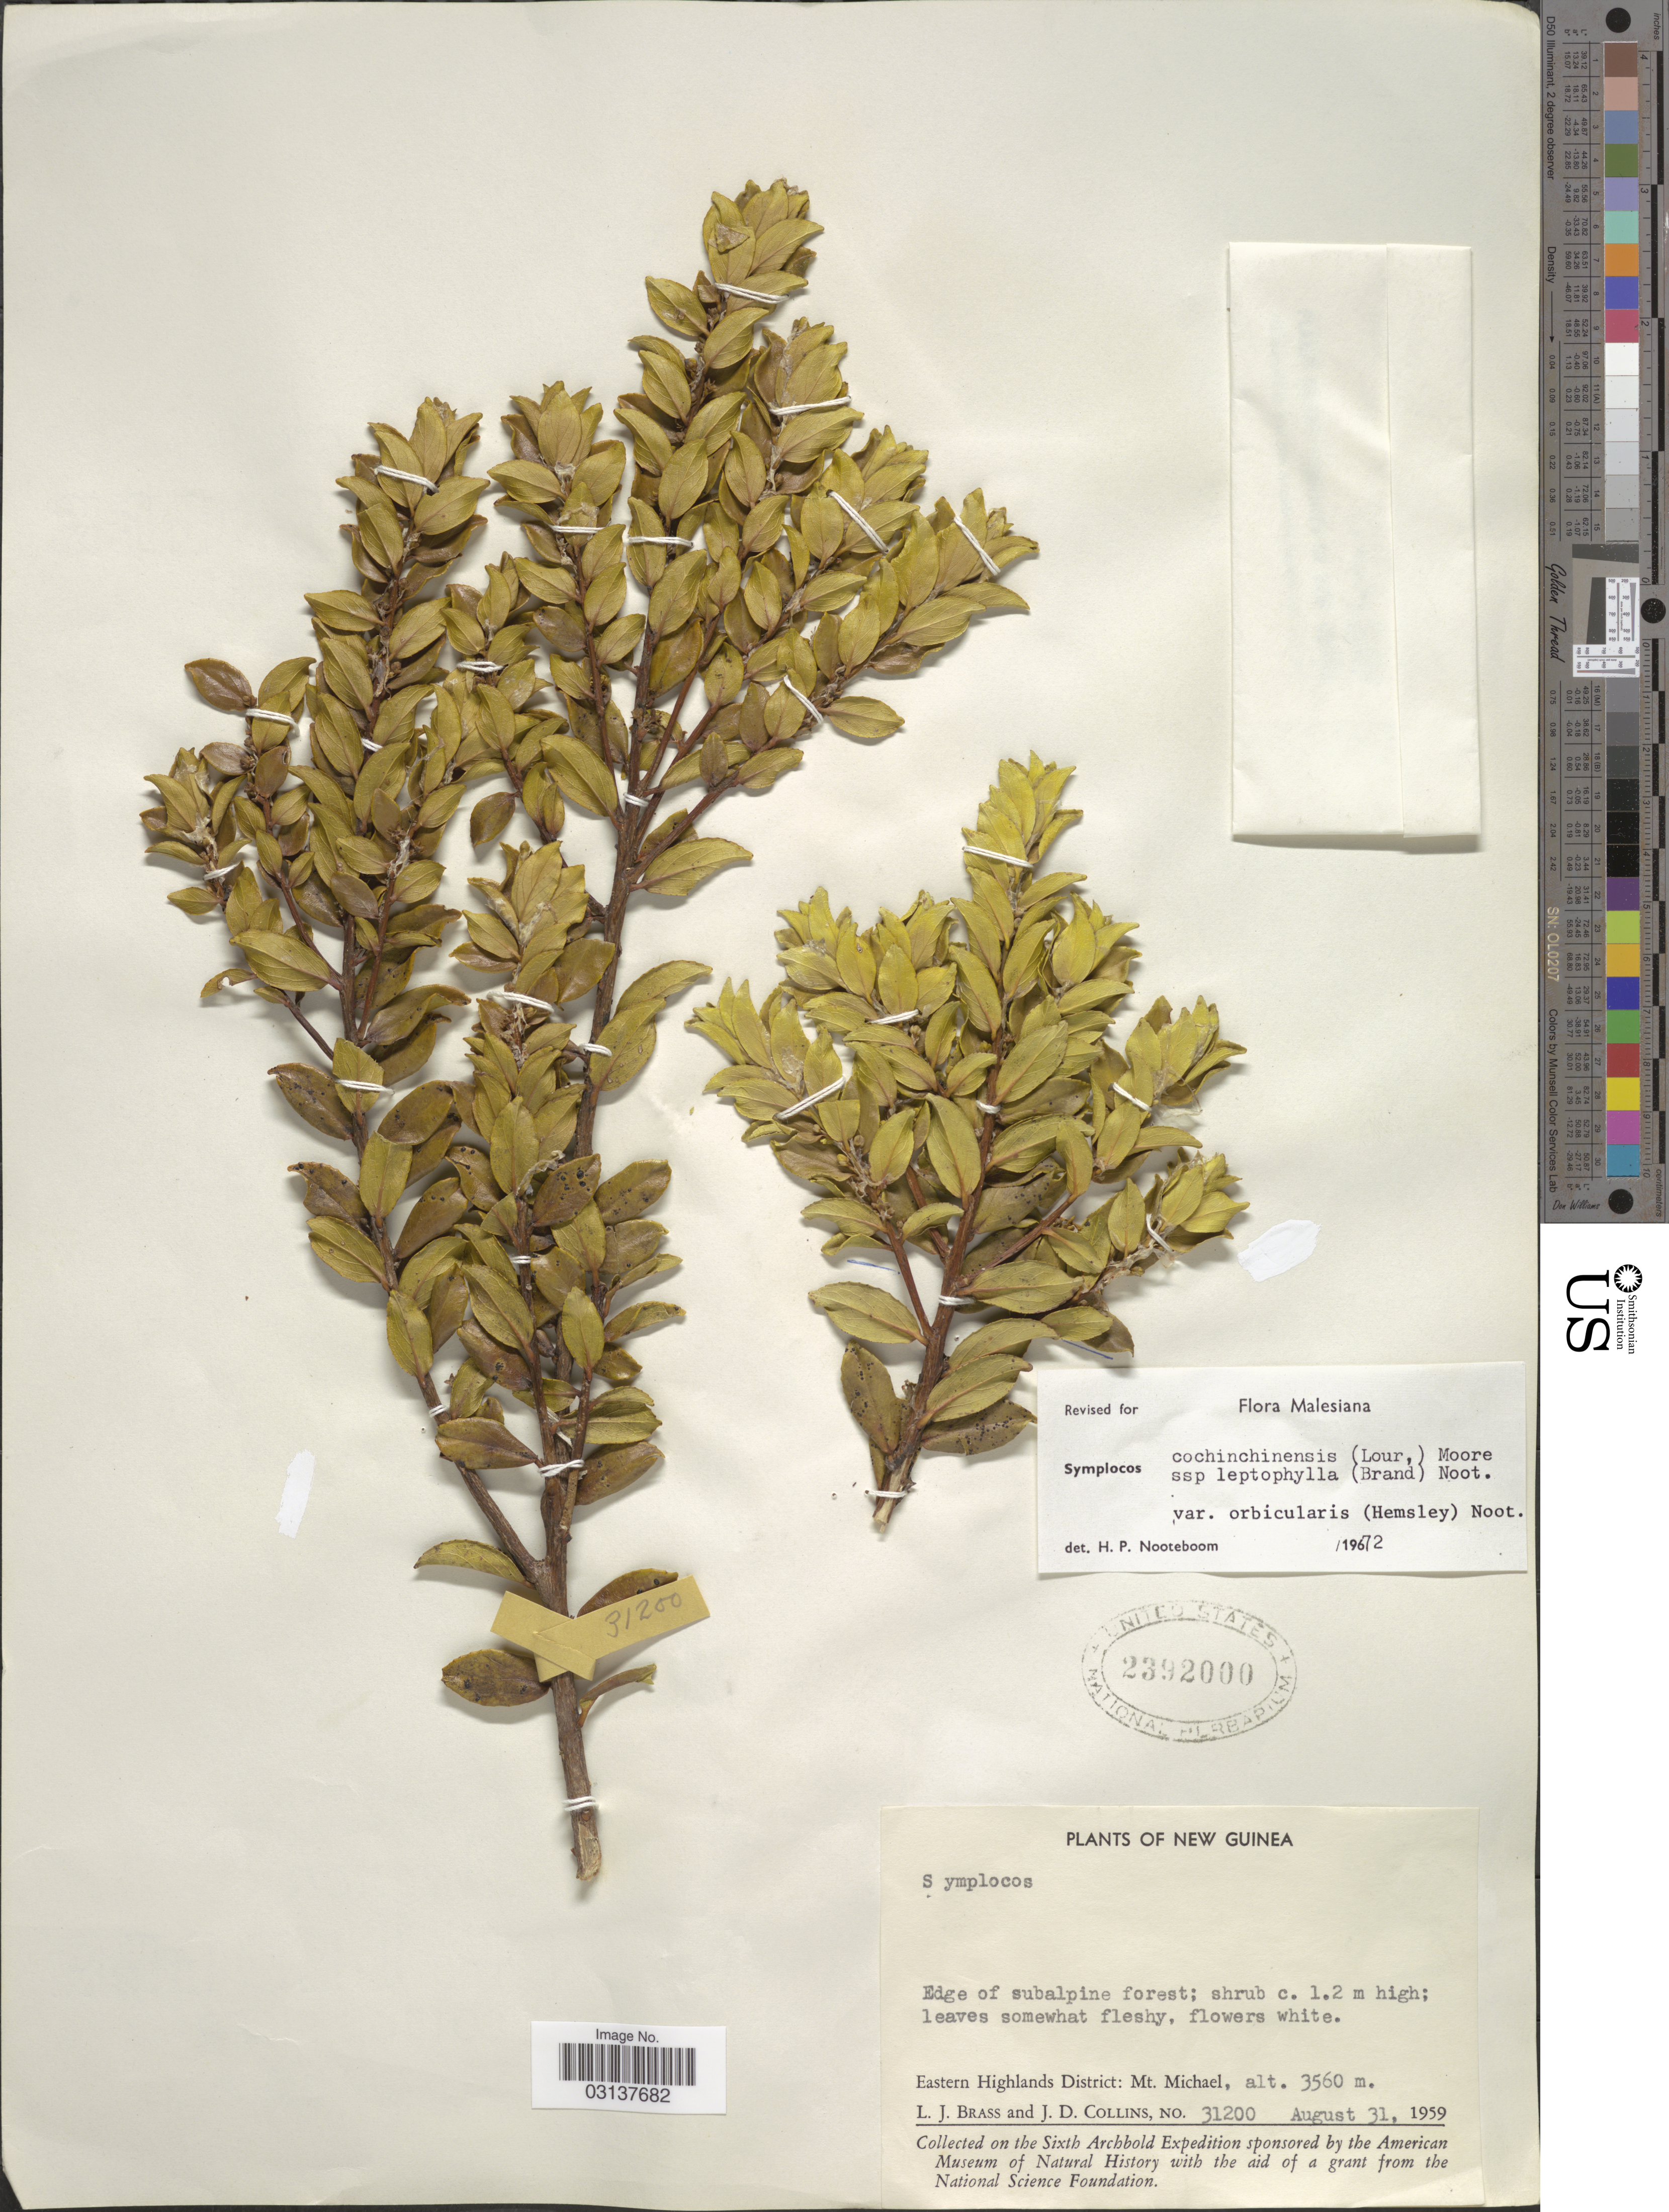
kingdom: Plantae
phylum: Tracheophyta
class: Magnoliopsida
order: Ericales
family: Symplocaceae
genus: Symplocos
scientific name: Symplocos cochinchinensis var. orbicularis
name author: (Hemsl.) Noot.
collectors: L. J. Brass & J. Collins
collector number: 31200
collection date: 1959-08-31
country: Papua New Guinea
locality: New Guinea, Eastern Highlands District: Mt. Michael.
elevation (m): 3560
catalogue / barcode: US 2392000